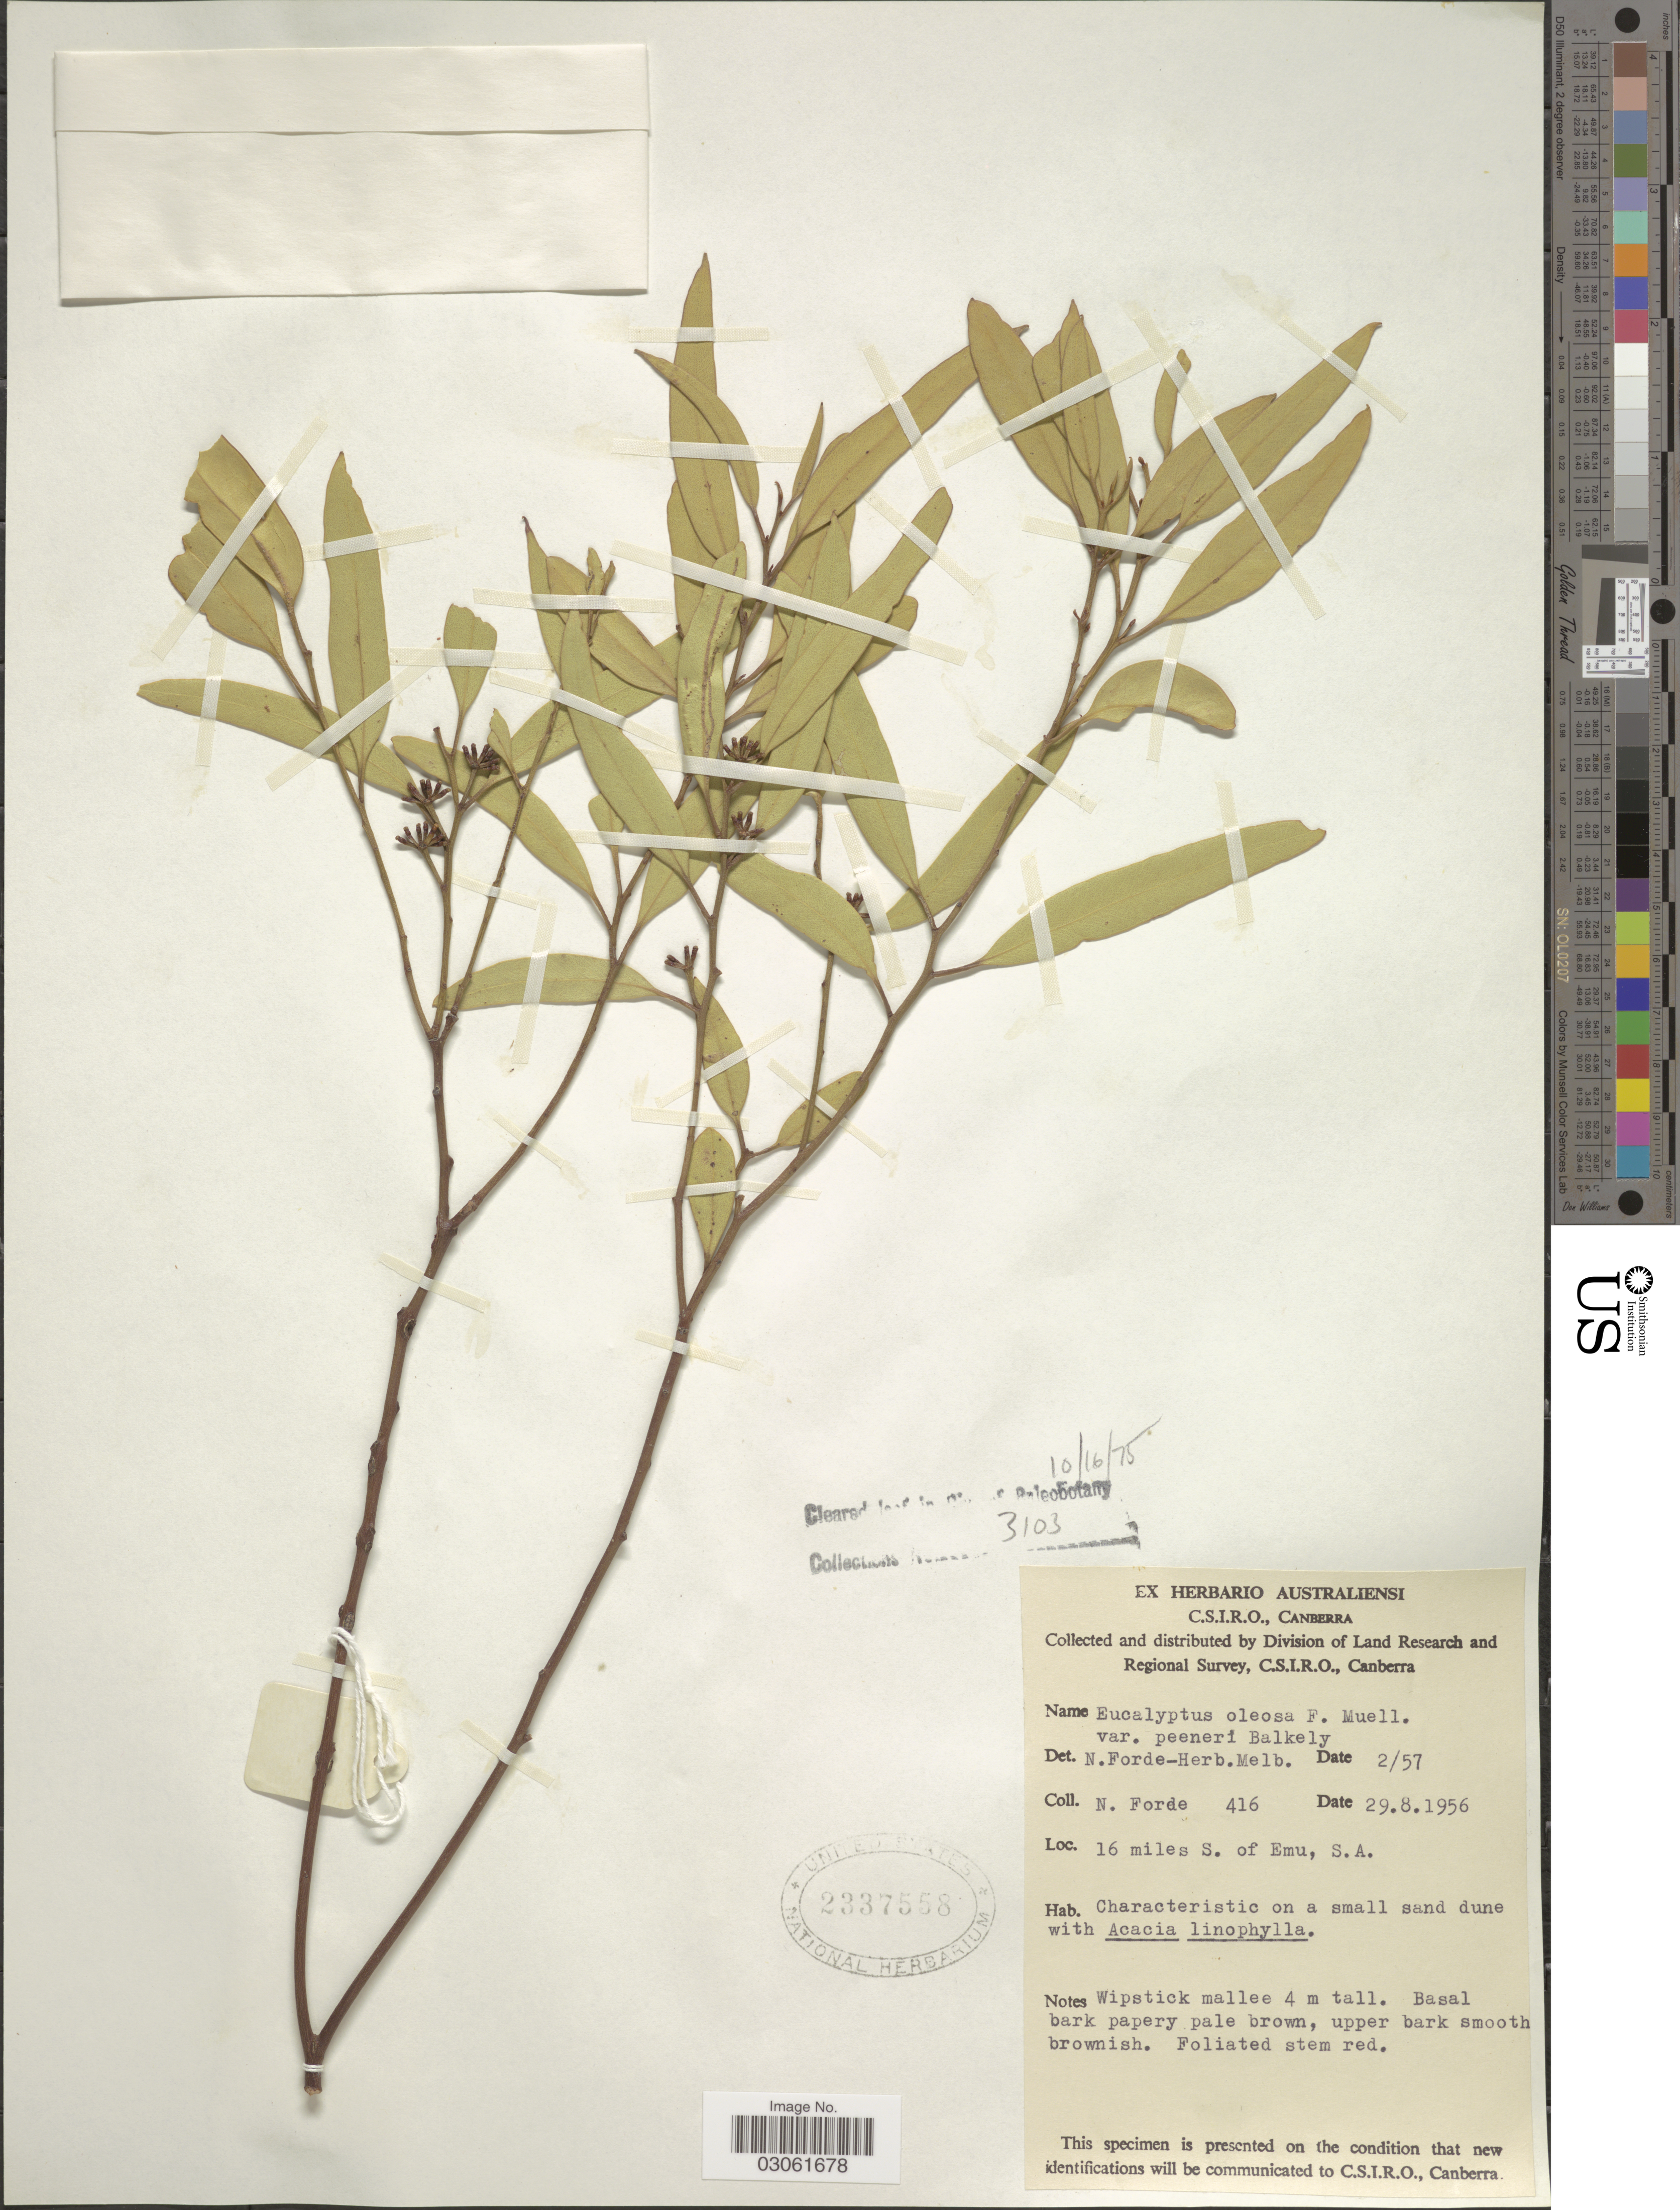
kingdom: Plantae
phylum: Tracheophyta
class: Magnoliopsida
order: Myrtales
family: Myrtaceae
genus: Eucalyptus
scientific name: Eucalyptus oleosa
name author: F. Muell. ex Miq.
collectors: N. Forde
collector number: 416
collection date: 1956-08-29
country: Australia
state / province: South Australia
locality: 16 miles S. of Emu.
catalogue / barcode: US 2337558